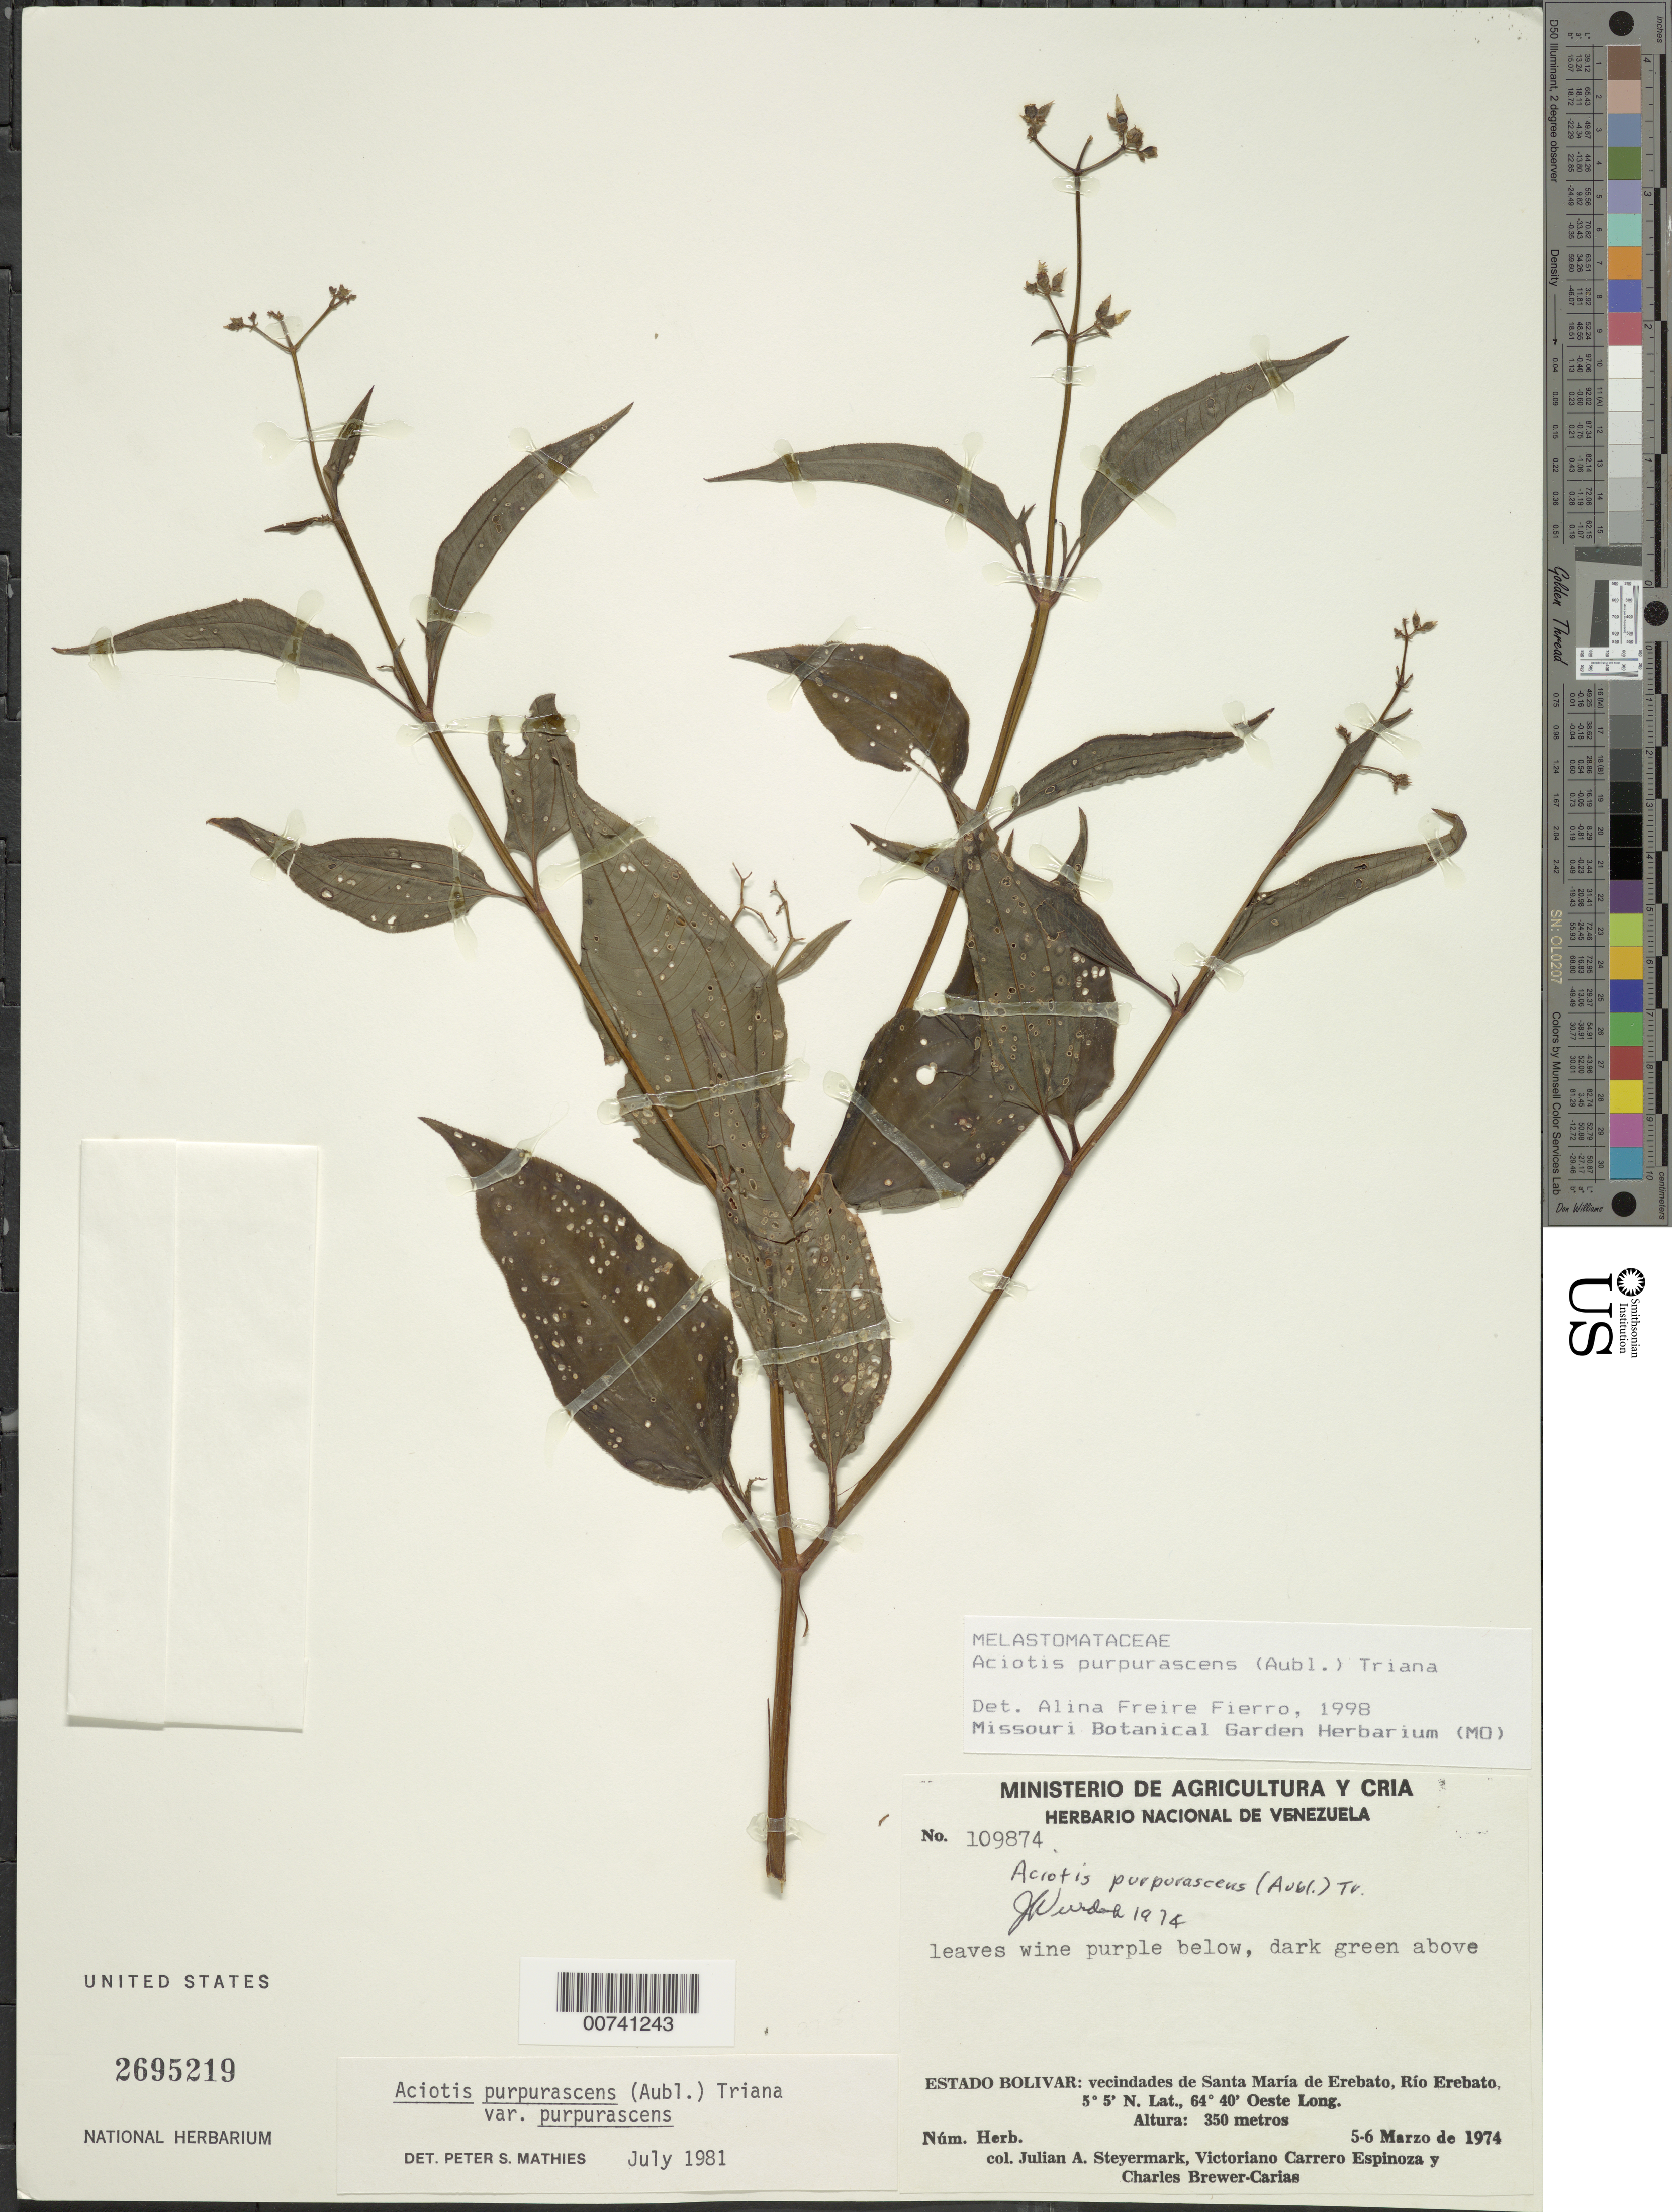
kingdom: Plantae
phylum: Tracheophyta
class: Magnoliopsida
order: Myrtales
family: Melastomataceae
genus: Aciotis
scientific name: Aciotis purpurascens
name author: (Aubl.) Triana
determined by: Freire-Fierro, A.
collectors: J. Steyermark, V. Carreño E. & C. Brewer-Carias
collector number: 109874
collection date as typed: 5-Mar-74 to 6-Mar-74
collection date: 1974-03-05/1974-03-06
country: Venezuela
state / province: Bolívar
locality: Santa Maria de Erebato, Río Erebato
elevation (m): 350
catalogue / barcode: US 2695219